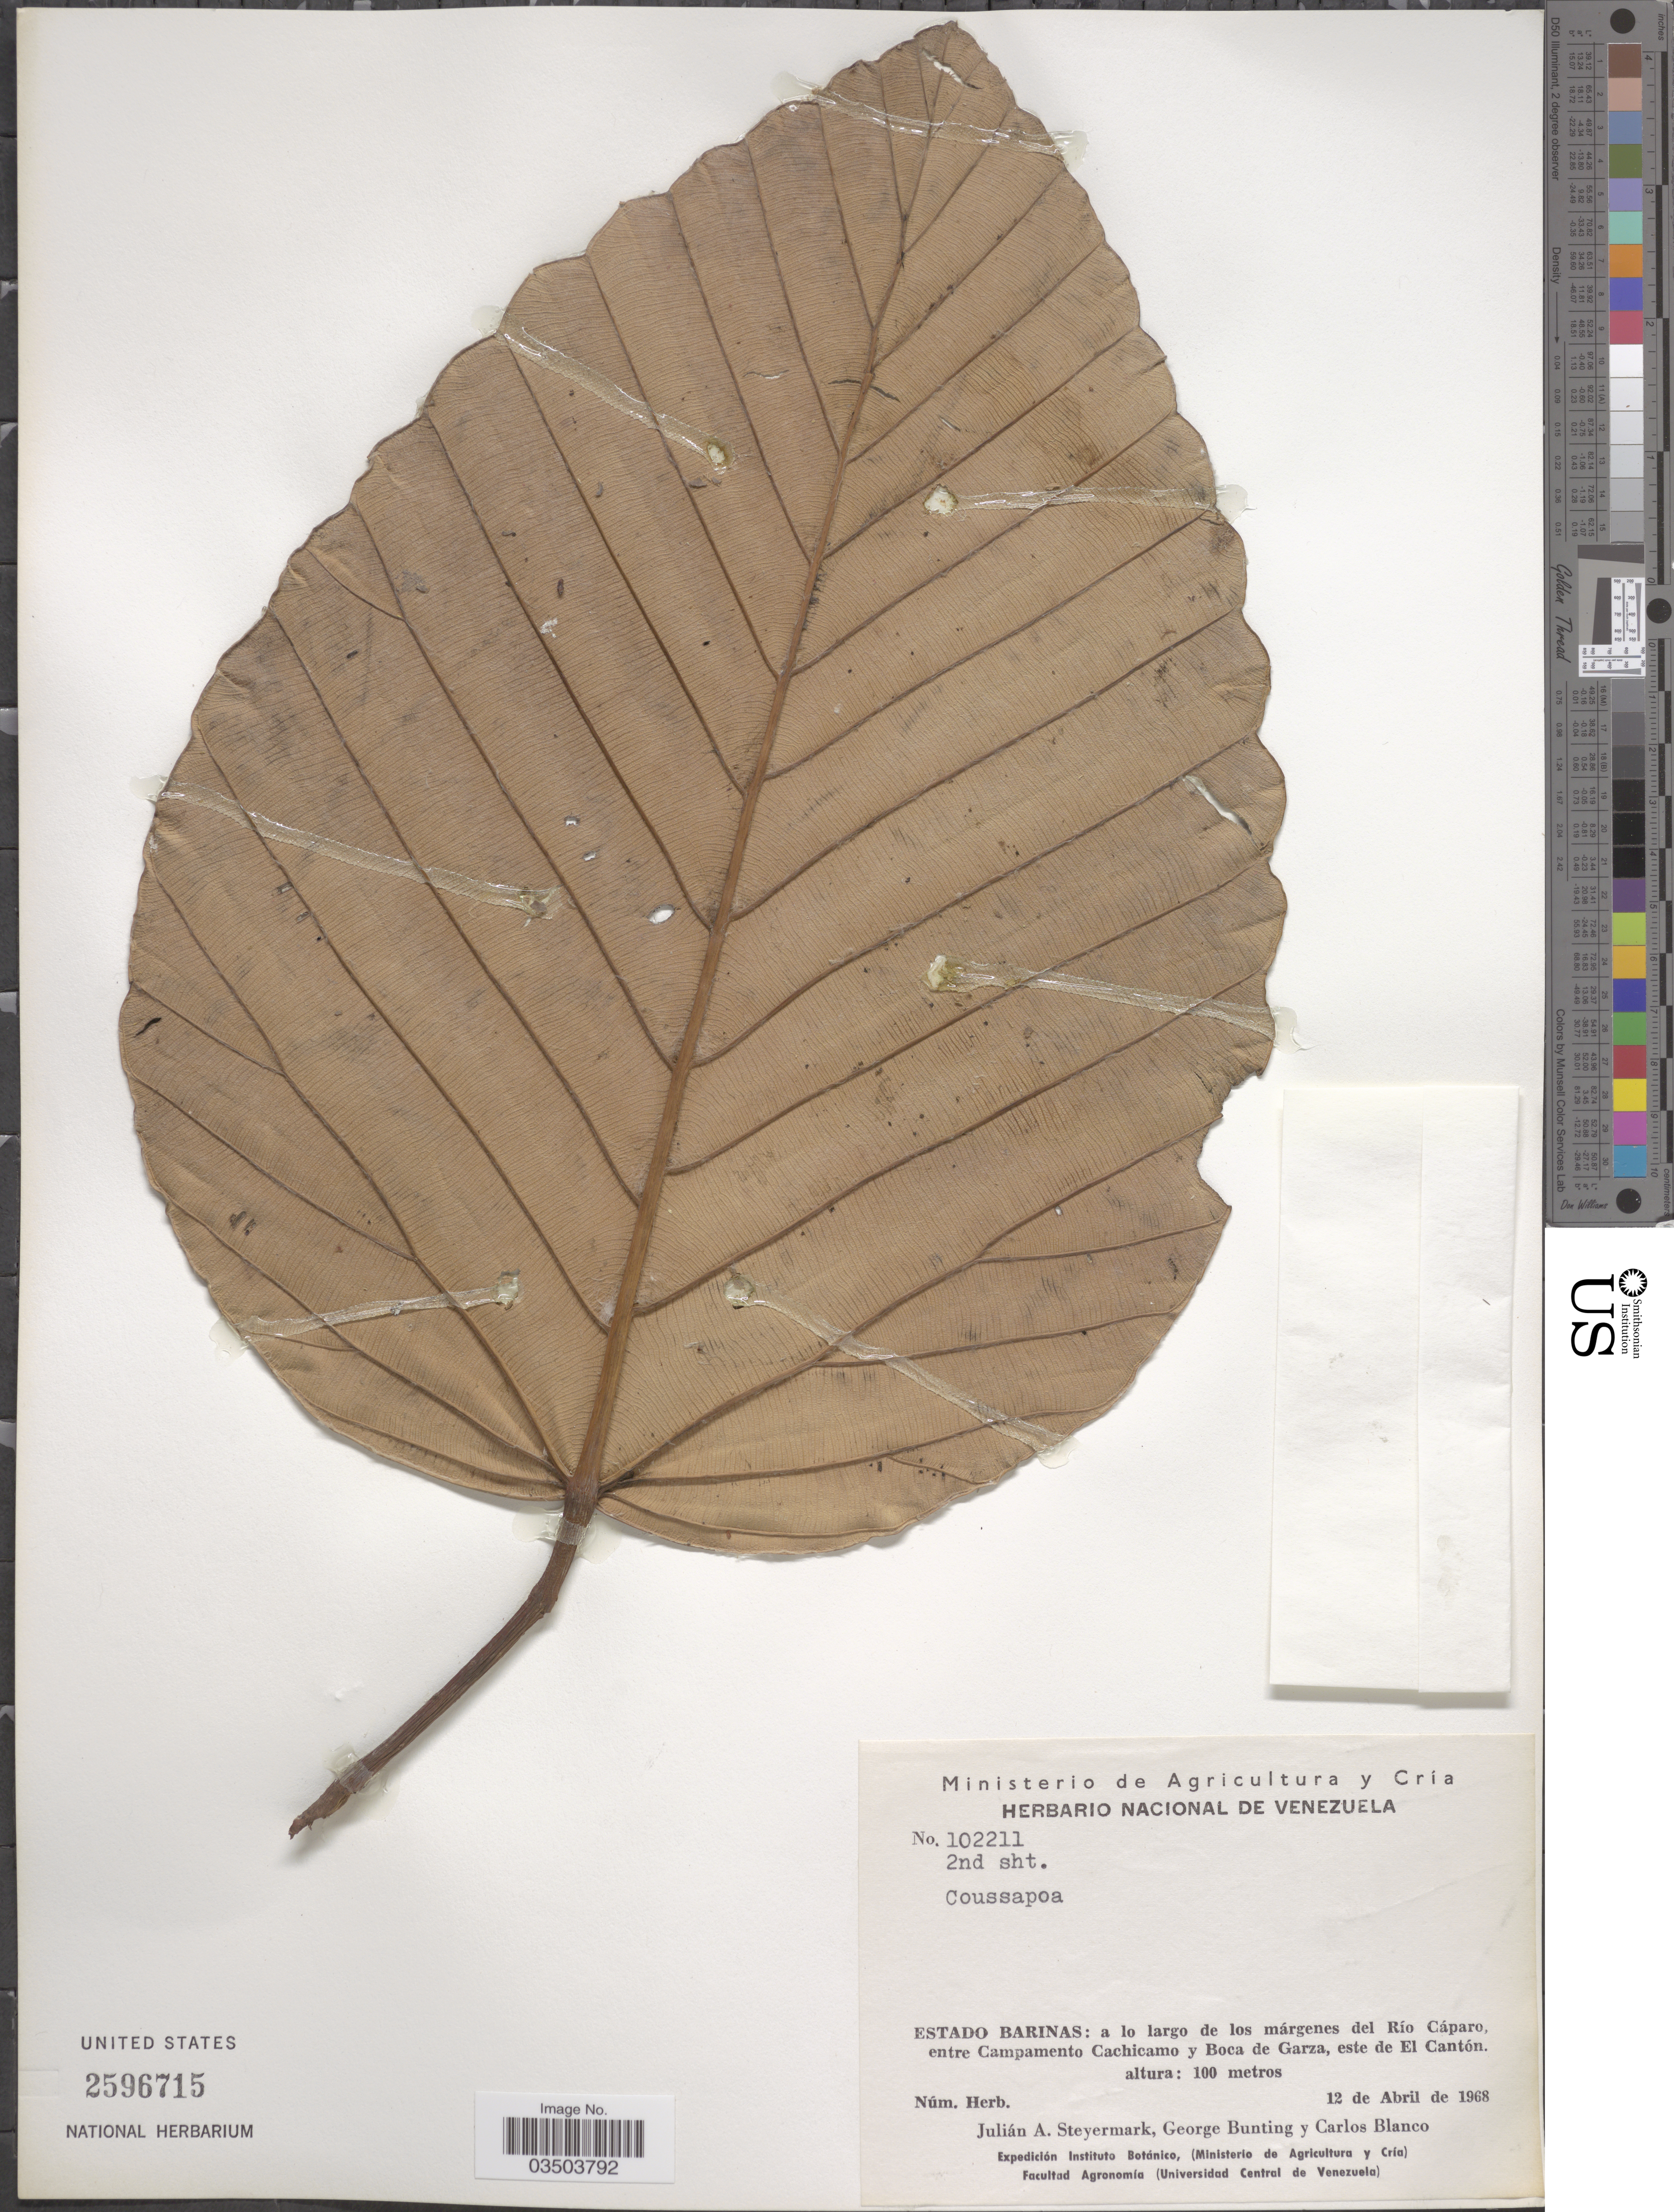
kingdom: Plantae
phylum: Tracheophyta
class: Magnoliopsida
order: Rosales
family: Urticaceae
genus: Coussapoa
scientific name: Coussapoa sp.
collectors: J. Steyermark, G. S. Bunting & C. Blanco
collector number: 102211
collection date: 1968-04-12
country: Venezuela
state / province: Barinas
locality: A lo largo de los márgenes del Río Cáparo, entre Campamento Cachicamo y Boca de Garza, este de El Cantón.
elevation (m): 100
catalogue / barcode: US 2596715